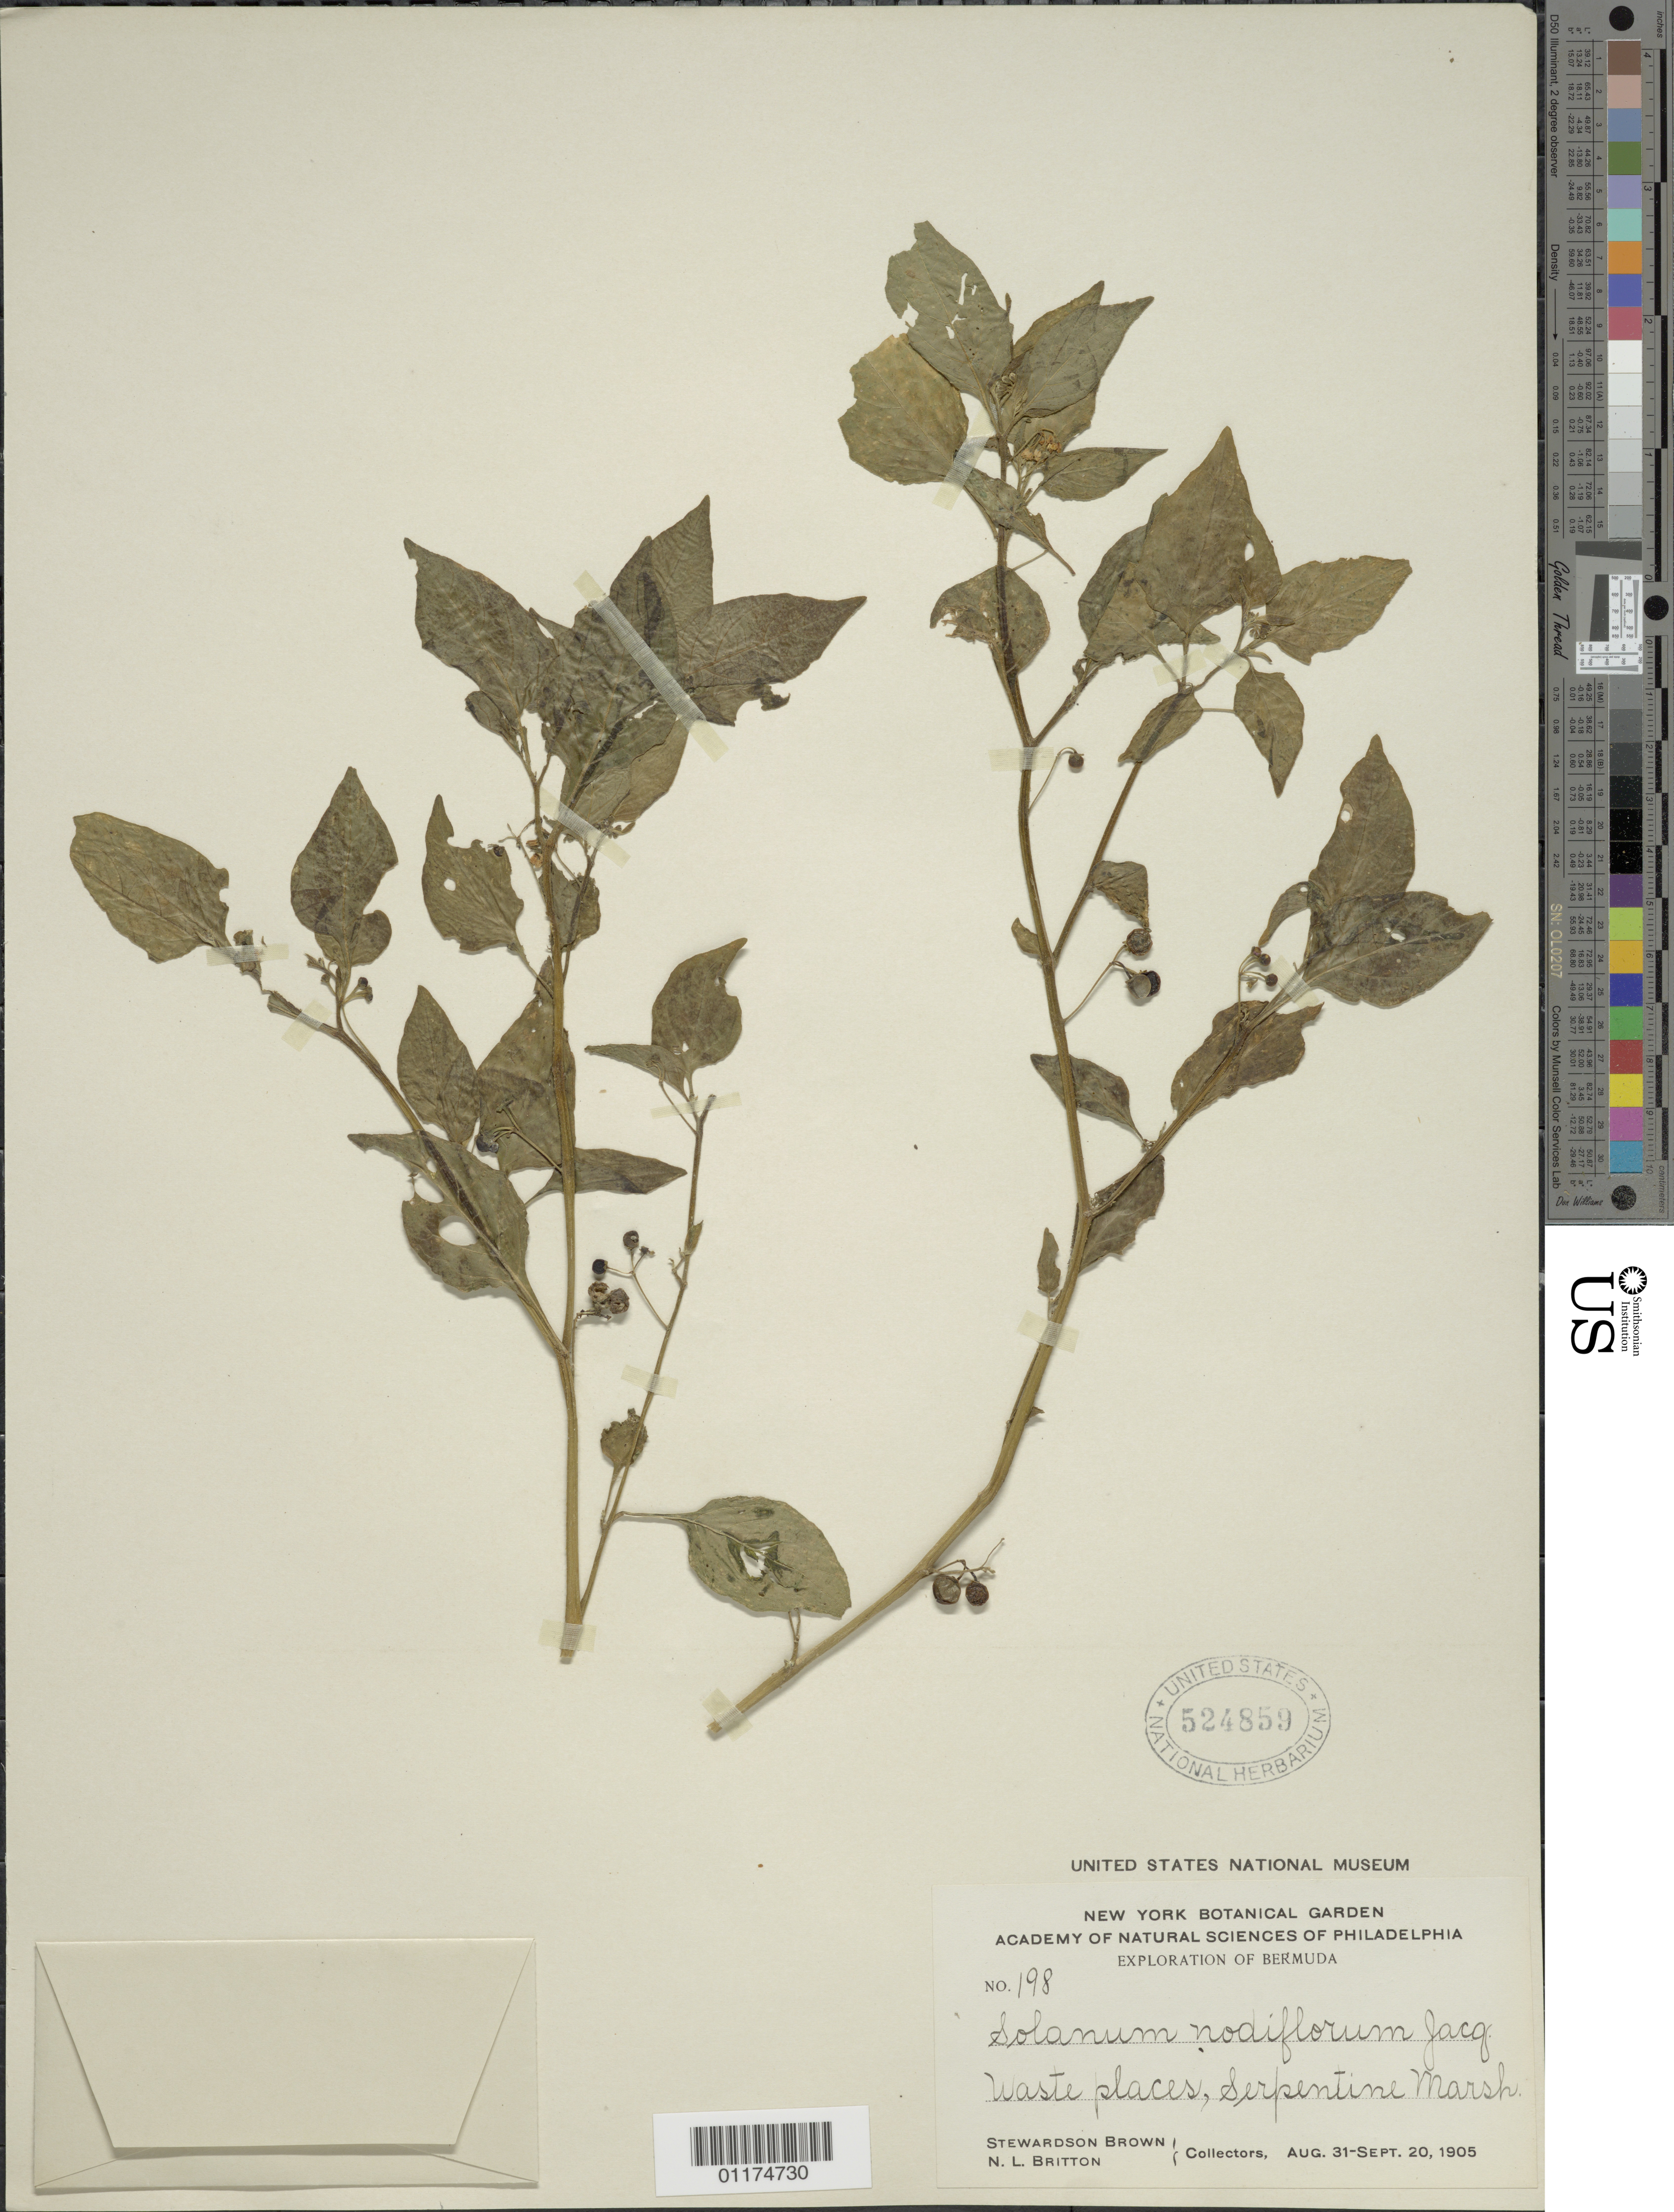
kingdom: Plantae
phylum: Tracheophyta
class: Magnoliopsida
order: Solanales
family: Solanaceae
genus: Solanum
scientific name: Solanum nodiflorum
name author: Jacq.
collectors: S. Brown & N. Britton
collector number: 198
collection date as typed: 31 Aug 1905 to 20 Sep 1905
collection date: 1905-08-31/1905-09-20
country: Bermuda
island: Bermuda I.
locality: Waste places, Serpentine Marsh.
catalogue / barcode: US 524859